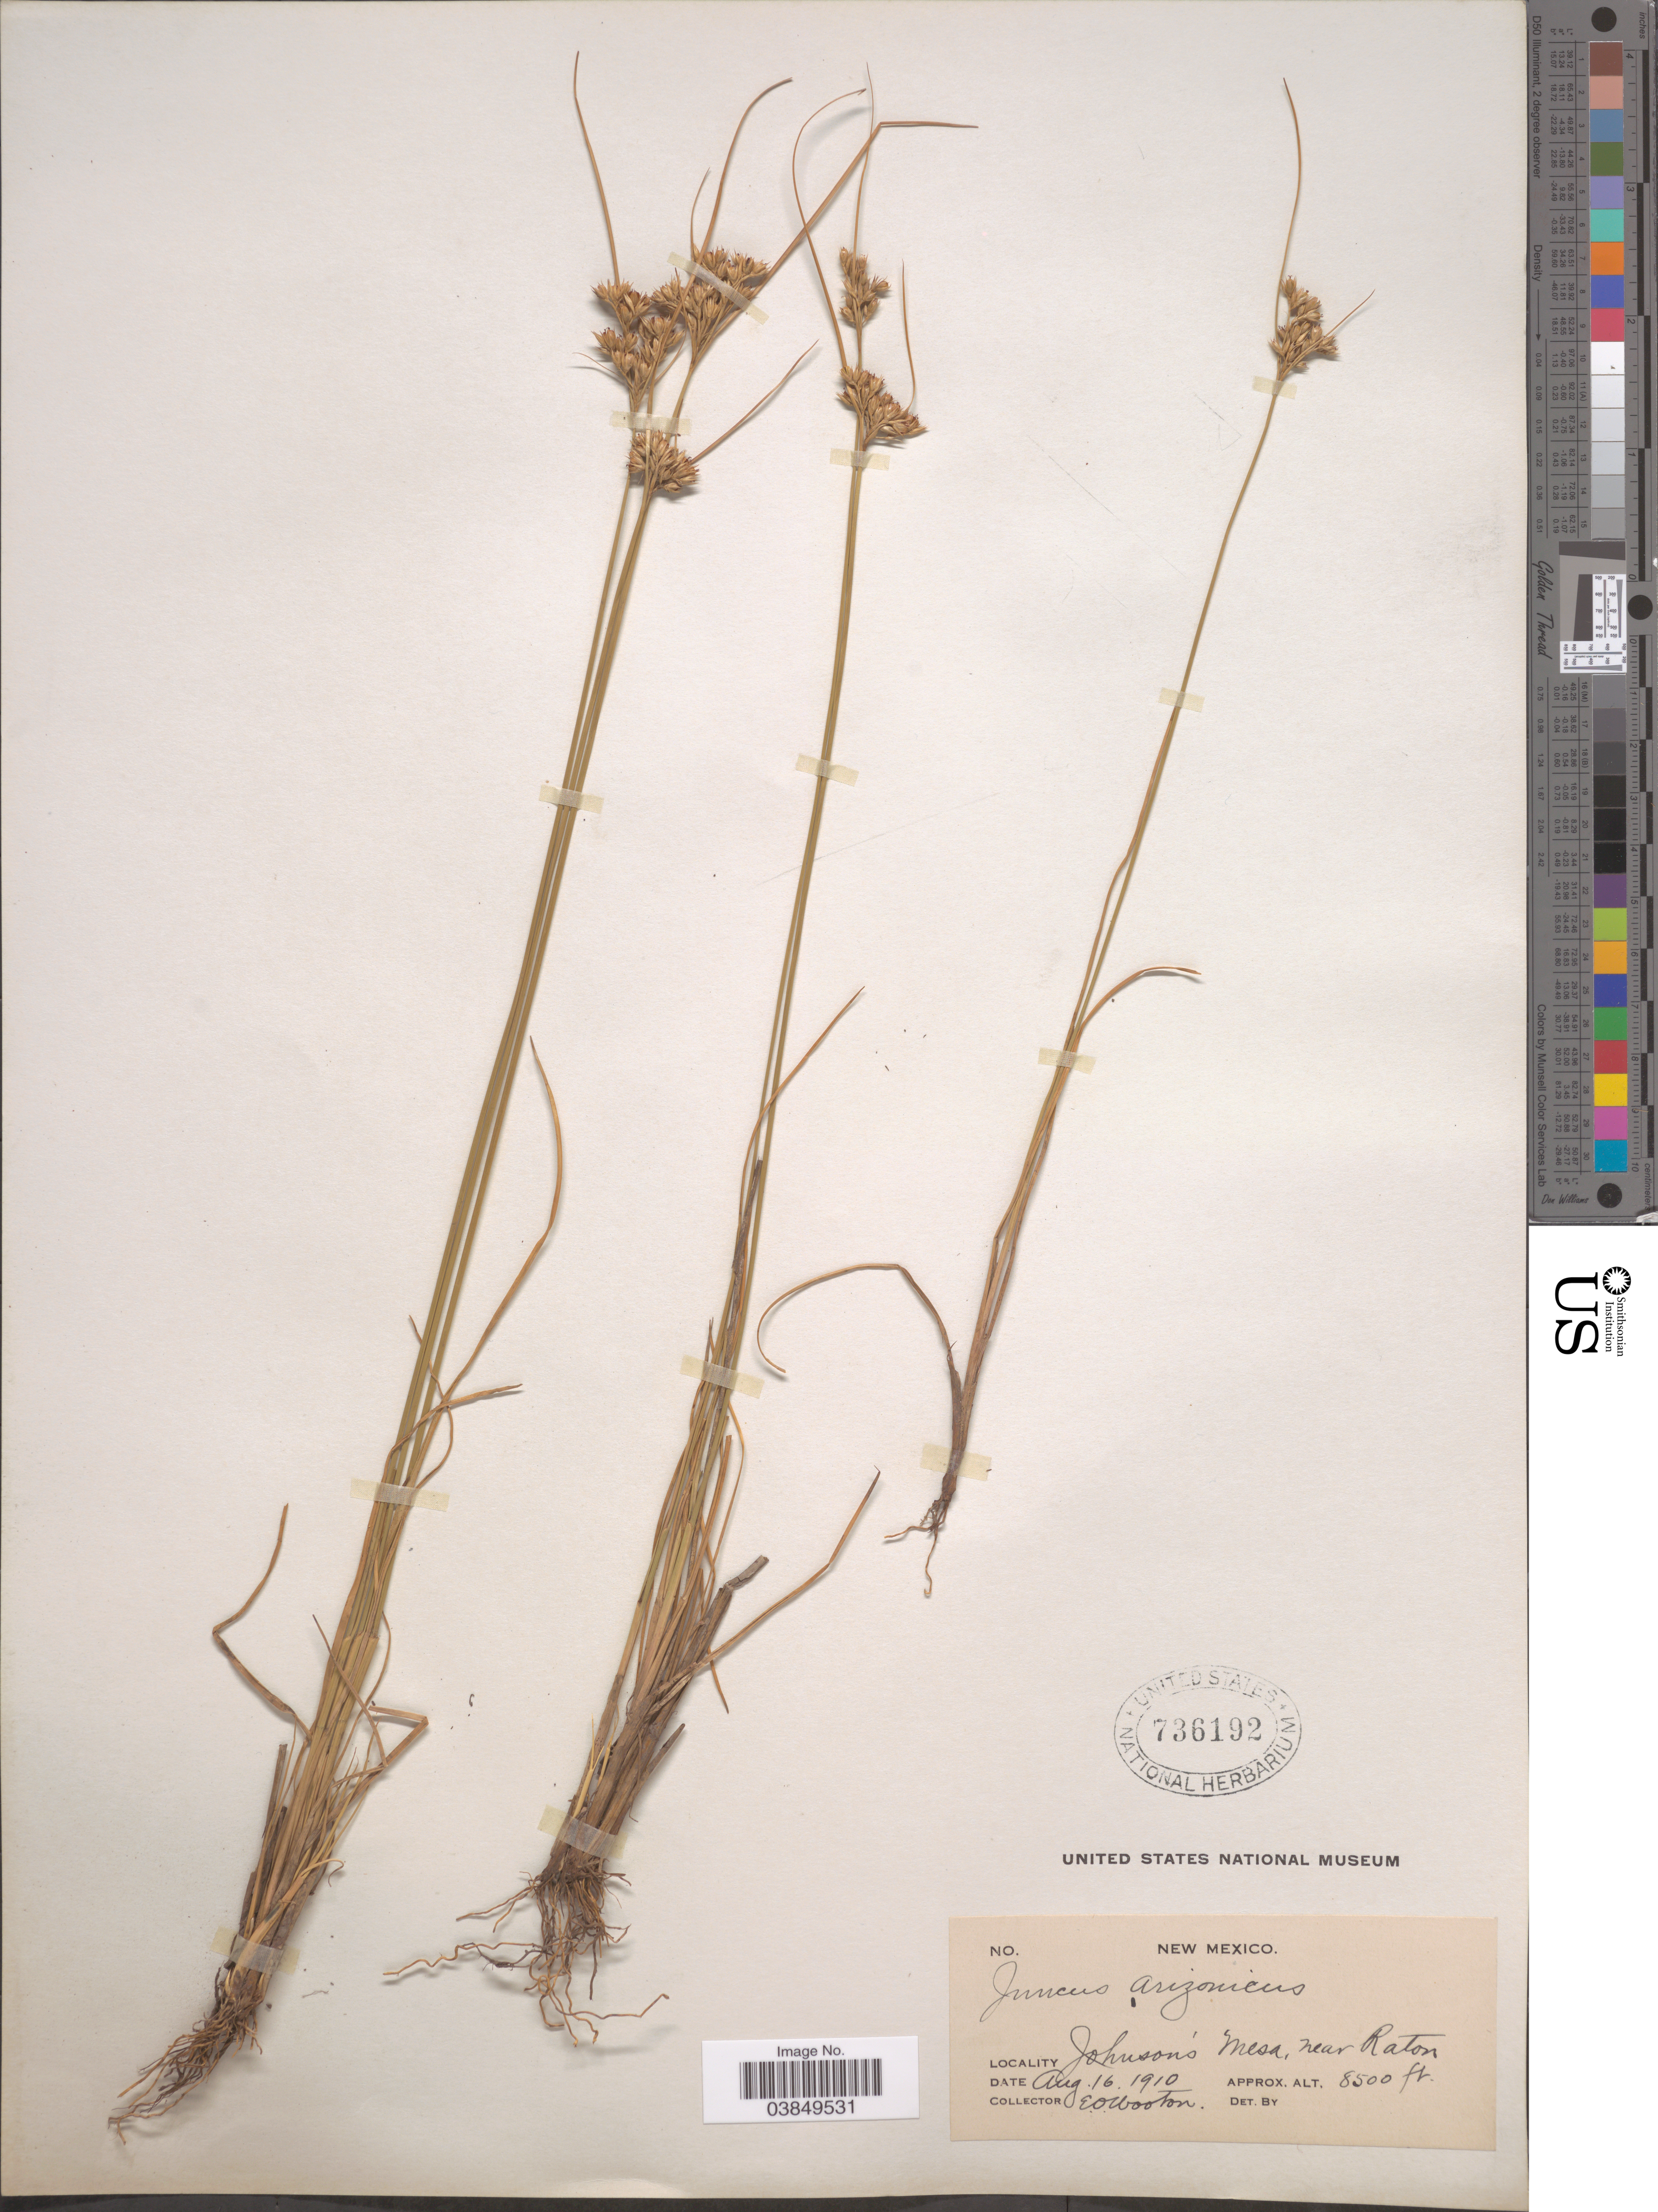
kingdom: Plantae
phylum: Tracheophyta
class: Liliopsida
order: Poales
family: Juncaceae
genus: Juncus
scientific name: Juncus arizonicus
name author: Wiegand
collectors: E. O. Wooton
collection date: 1910-08-16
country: United States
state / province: New Mexico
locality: Johnson's Mesa, near Raton.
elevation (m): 2591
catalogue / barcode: US 736192